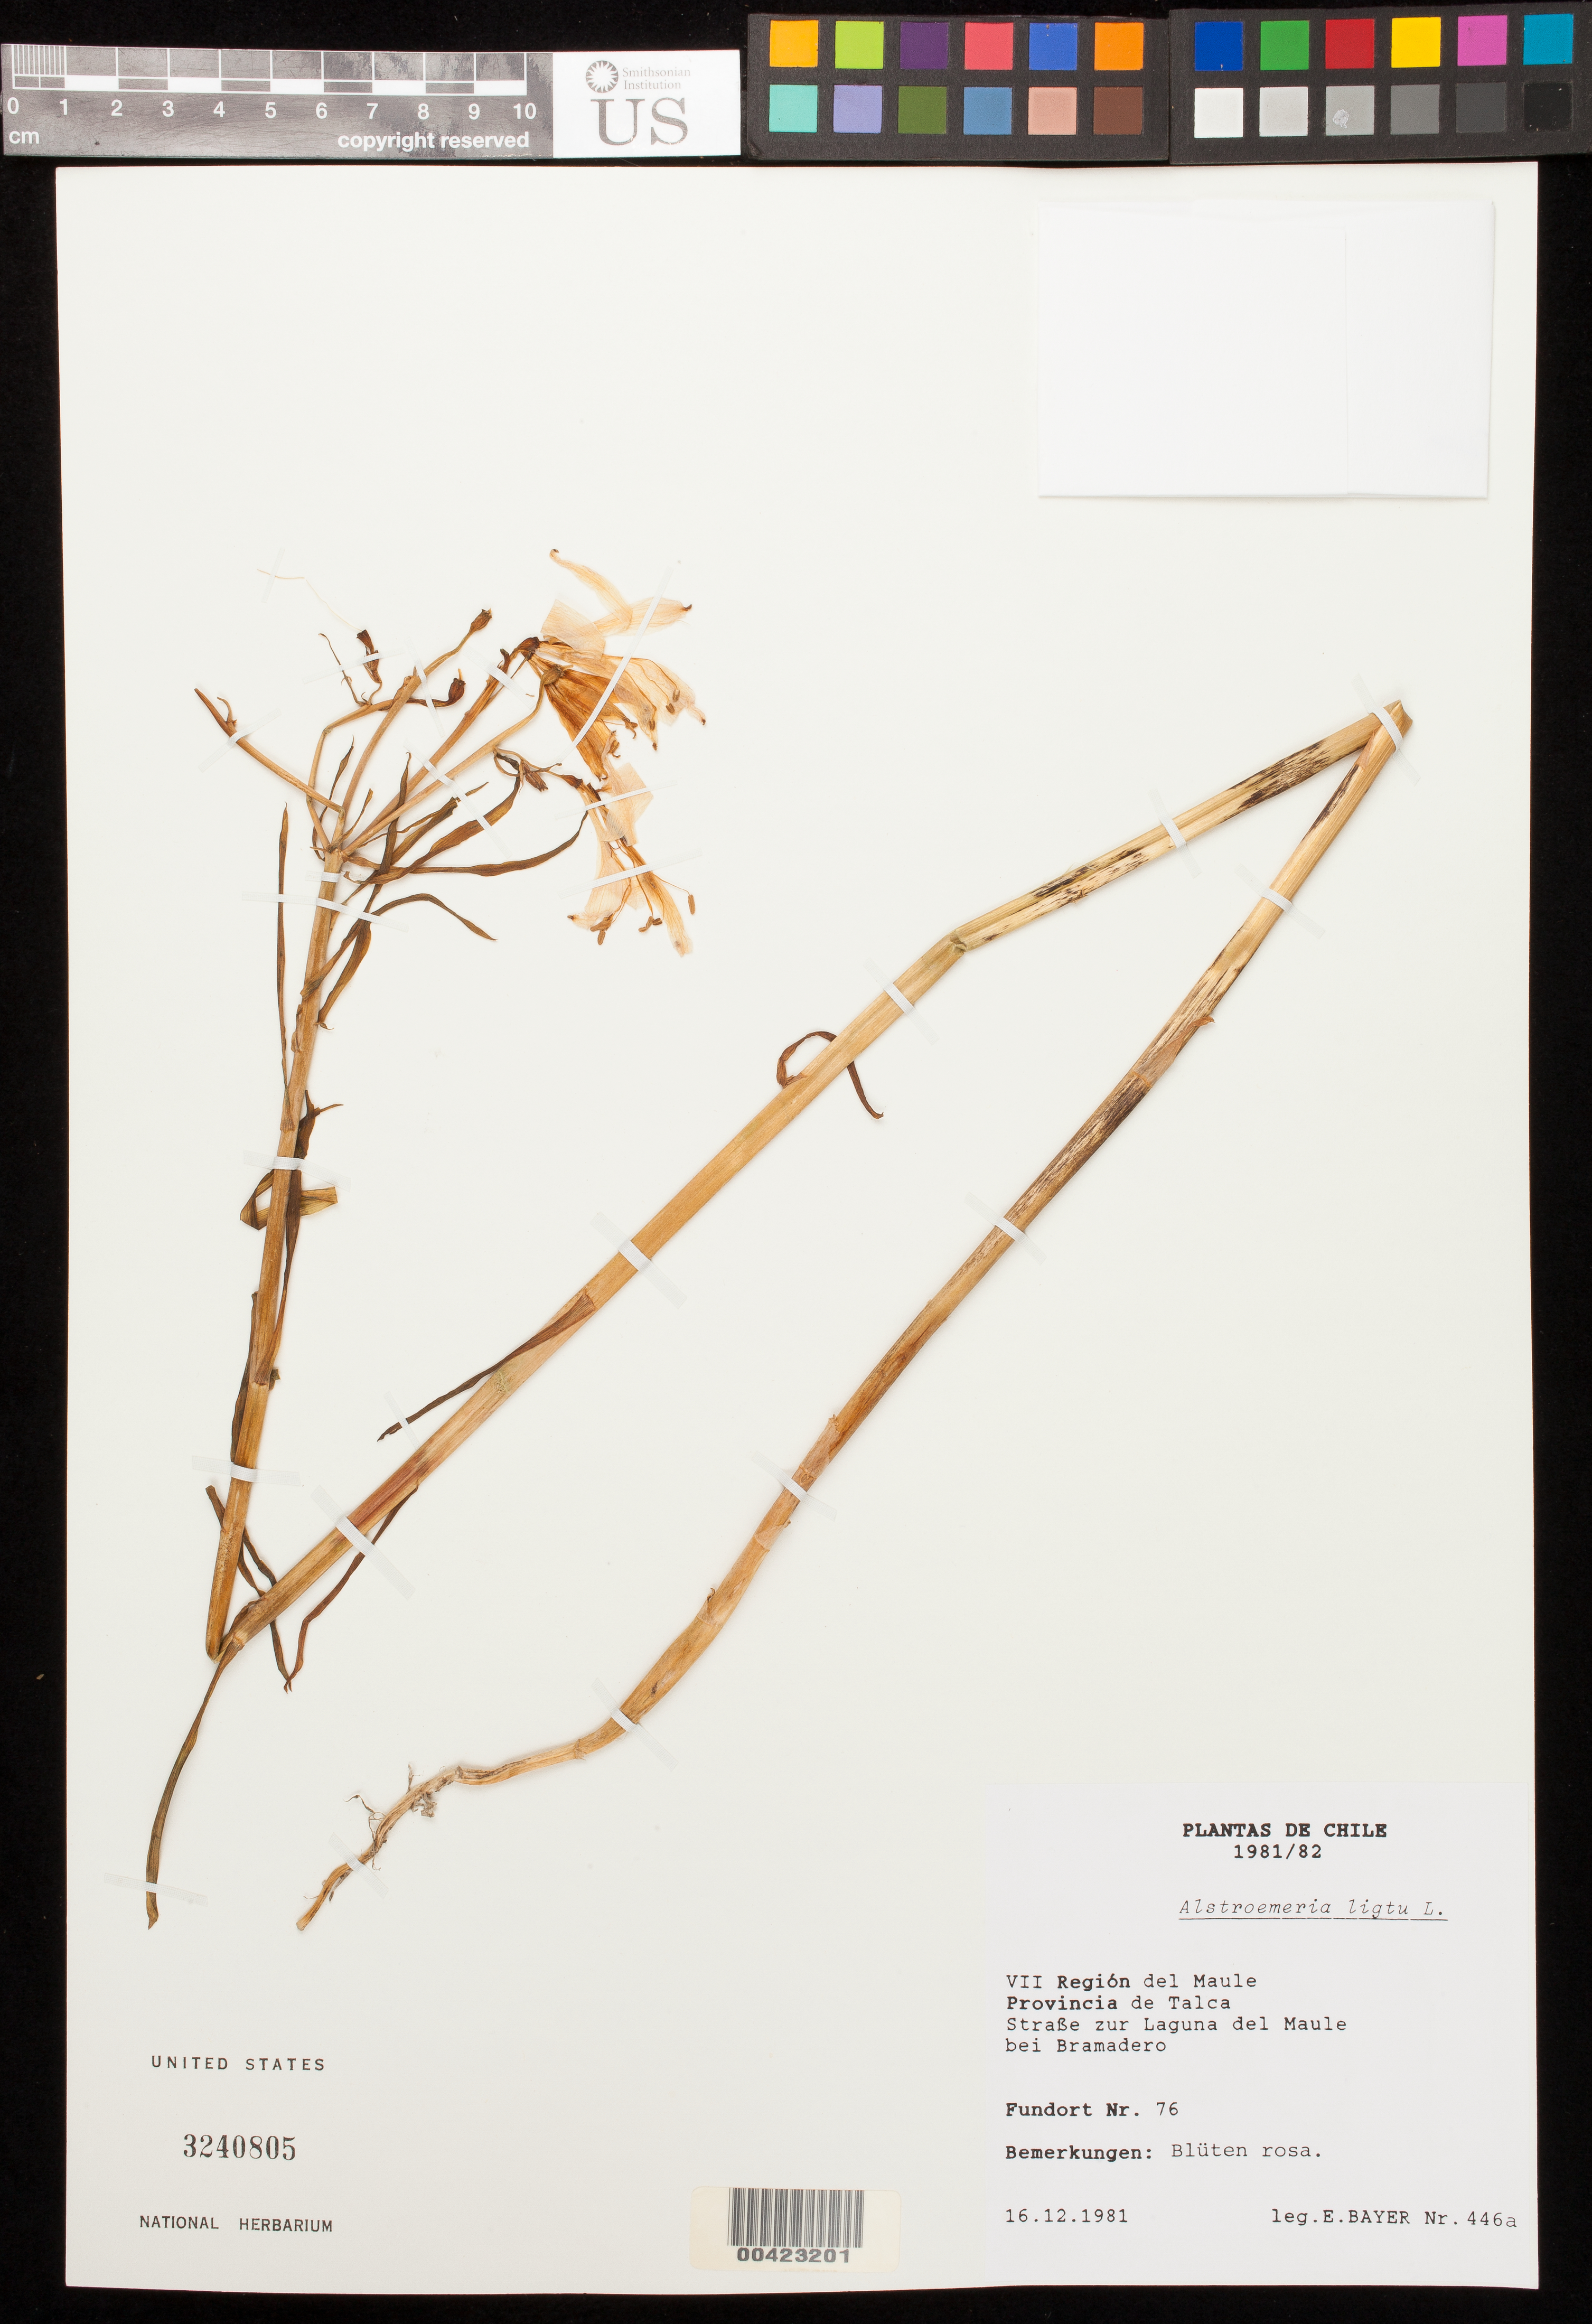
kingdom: Plantae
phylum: Tracheophyta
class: Liliopsida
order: Liliales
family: Alstroemeriaceae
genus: Alstroemeria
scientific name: Alstroemeria ligtu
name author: L.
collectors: E. Bayer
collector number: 446a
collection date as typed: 16 Dec 1981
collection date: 1981-12-16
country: Chile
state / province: Maule (VII)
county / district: Talca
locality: Laguna del maule, near bramadero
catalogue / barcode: US 3240805